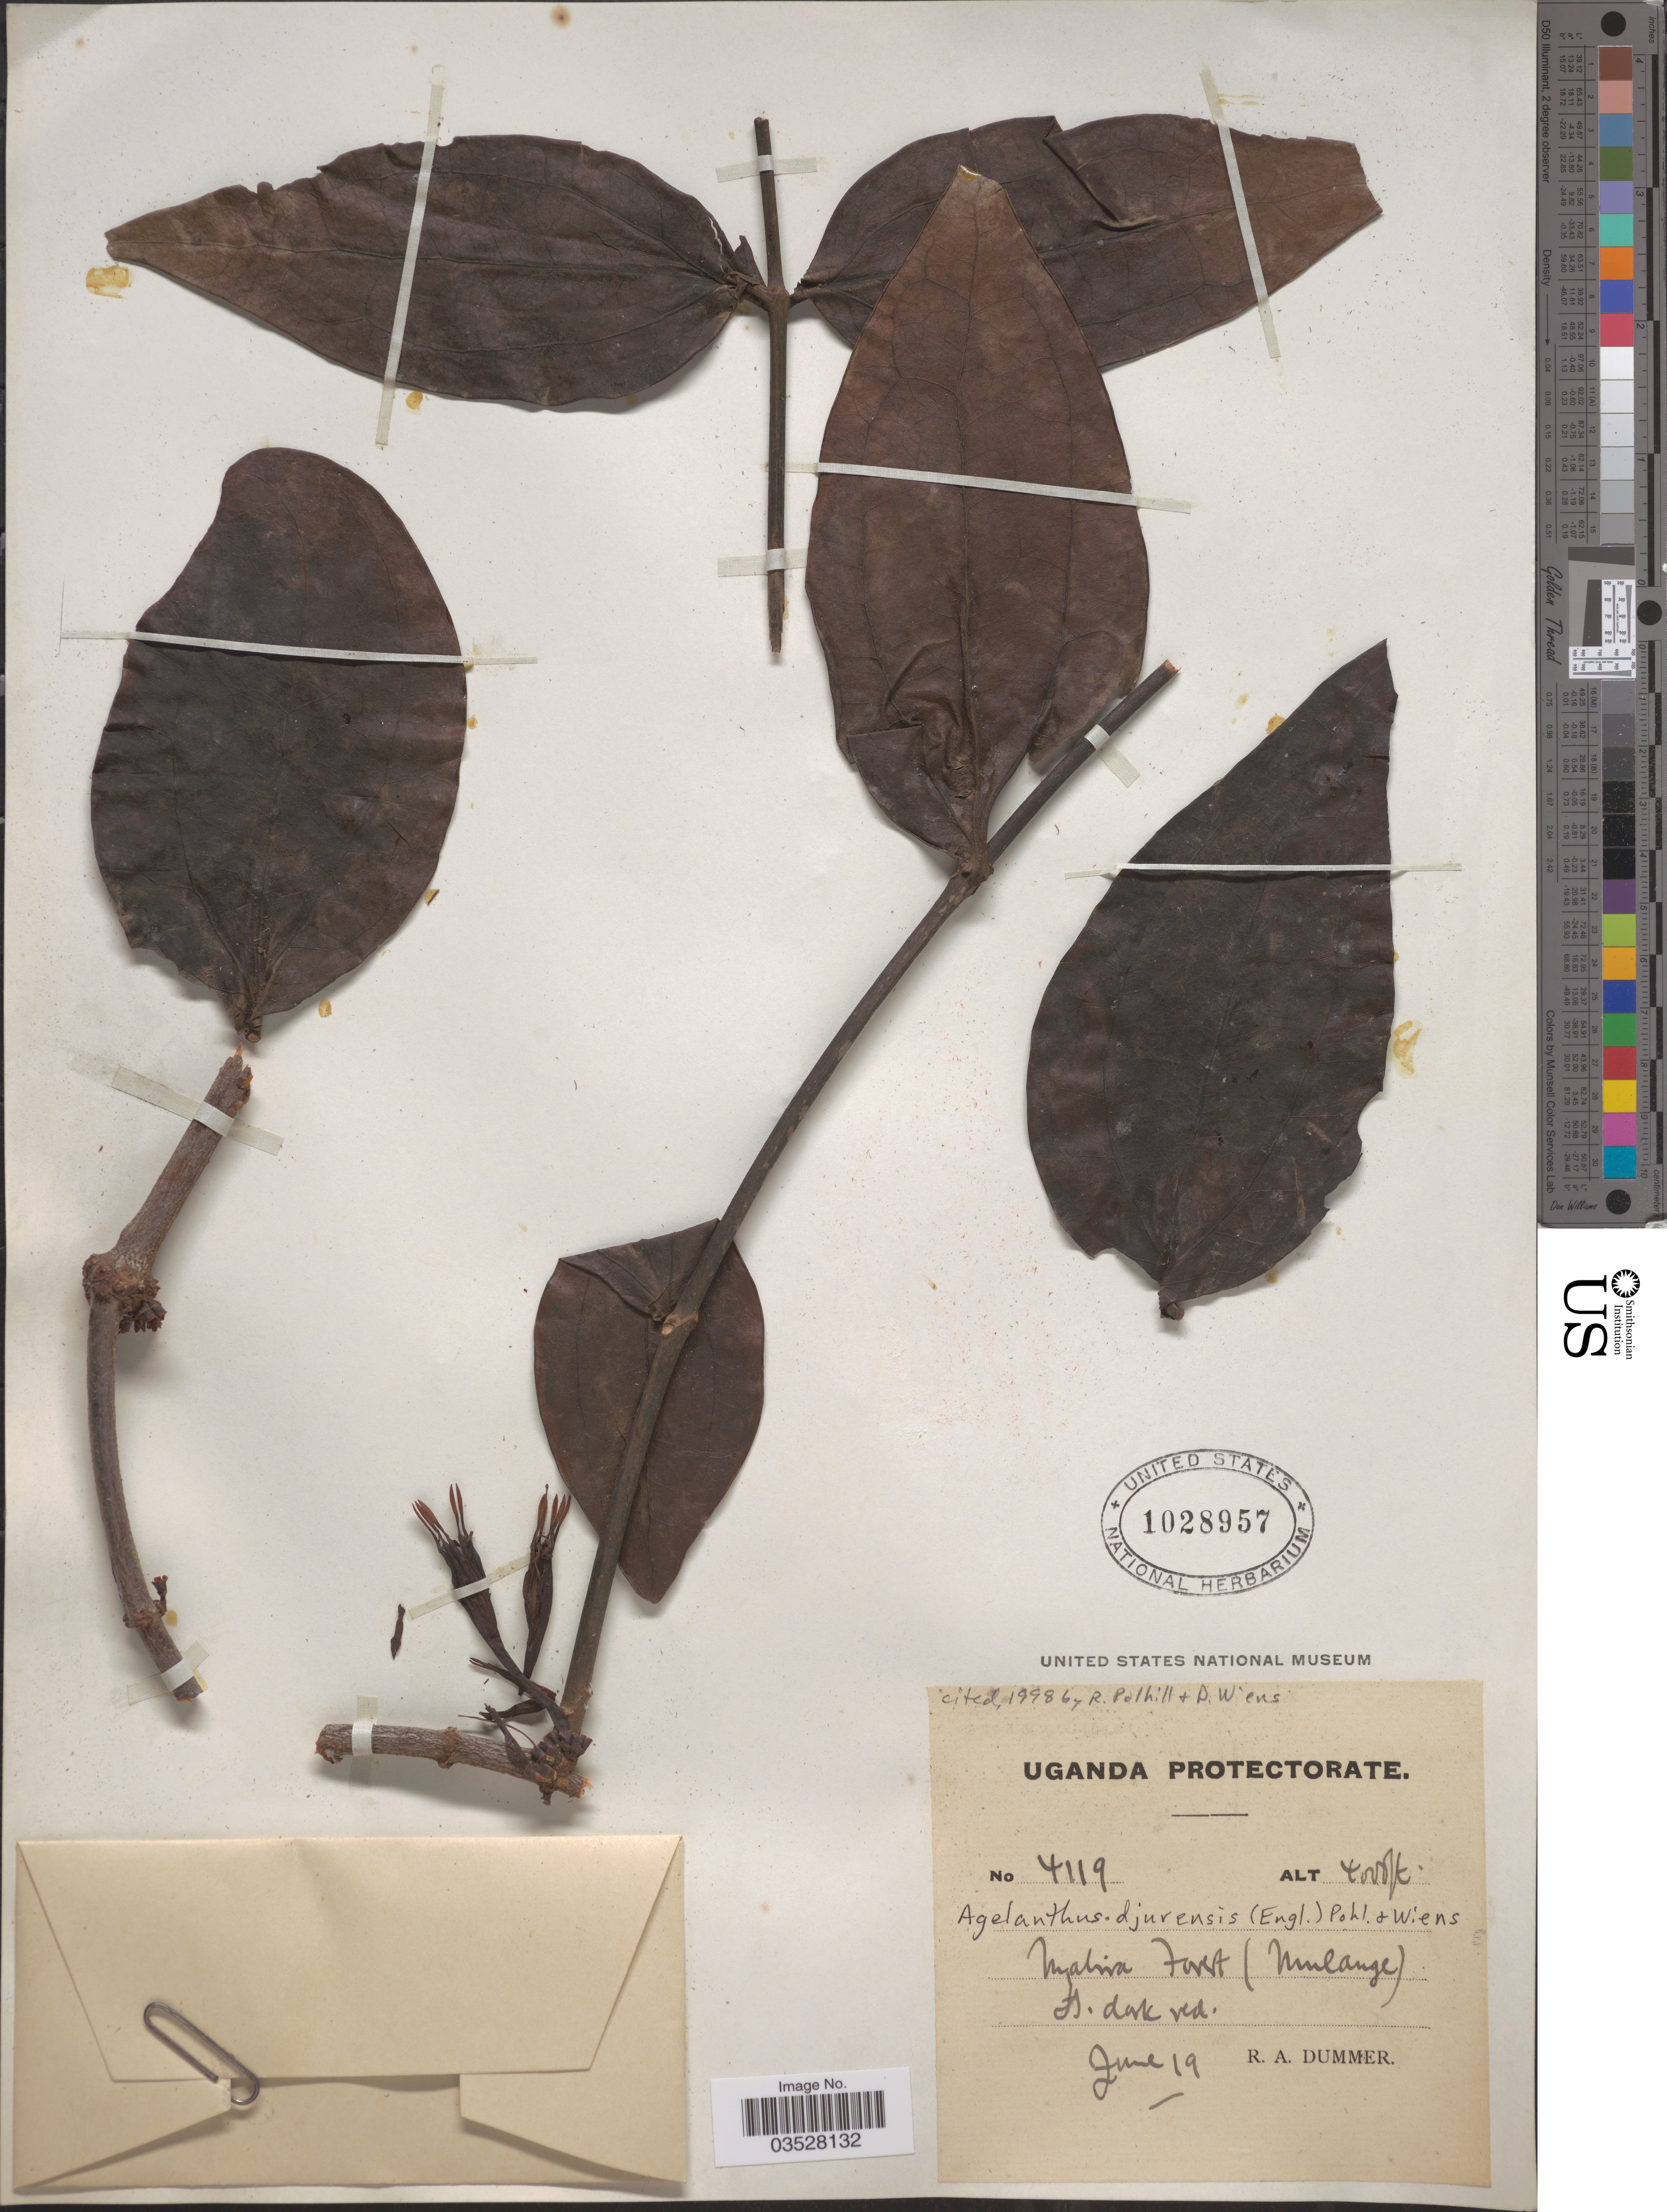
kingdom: Plantae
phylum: Tracheophyta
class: Magnoliopsida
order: Santalales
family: Loranthaceae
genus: Agelanthus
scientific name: Agelanthus djurensis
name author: (Engl.) Polhill & Wiens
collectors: R. Dümmer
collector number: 4119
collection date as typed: Transcribed d/m/y: /6/19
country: Uganda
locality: Uganda Protectorate. Mabira Foret (Mulange).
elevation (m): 1219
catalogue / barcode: US 1028957